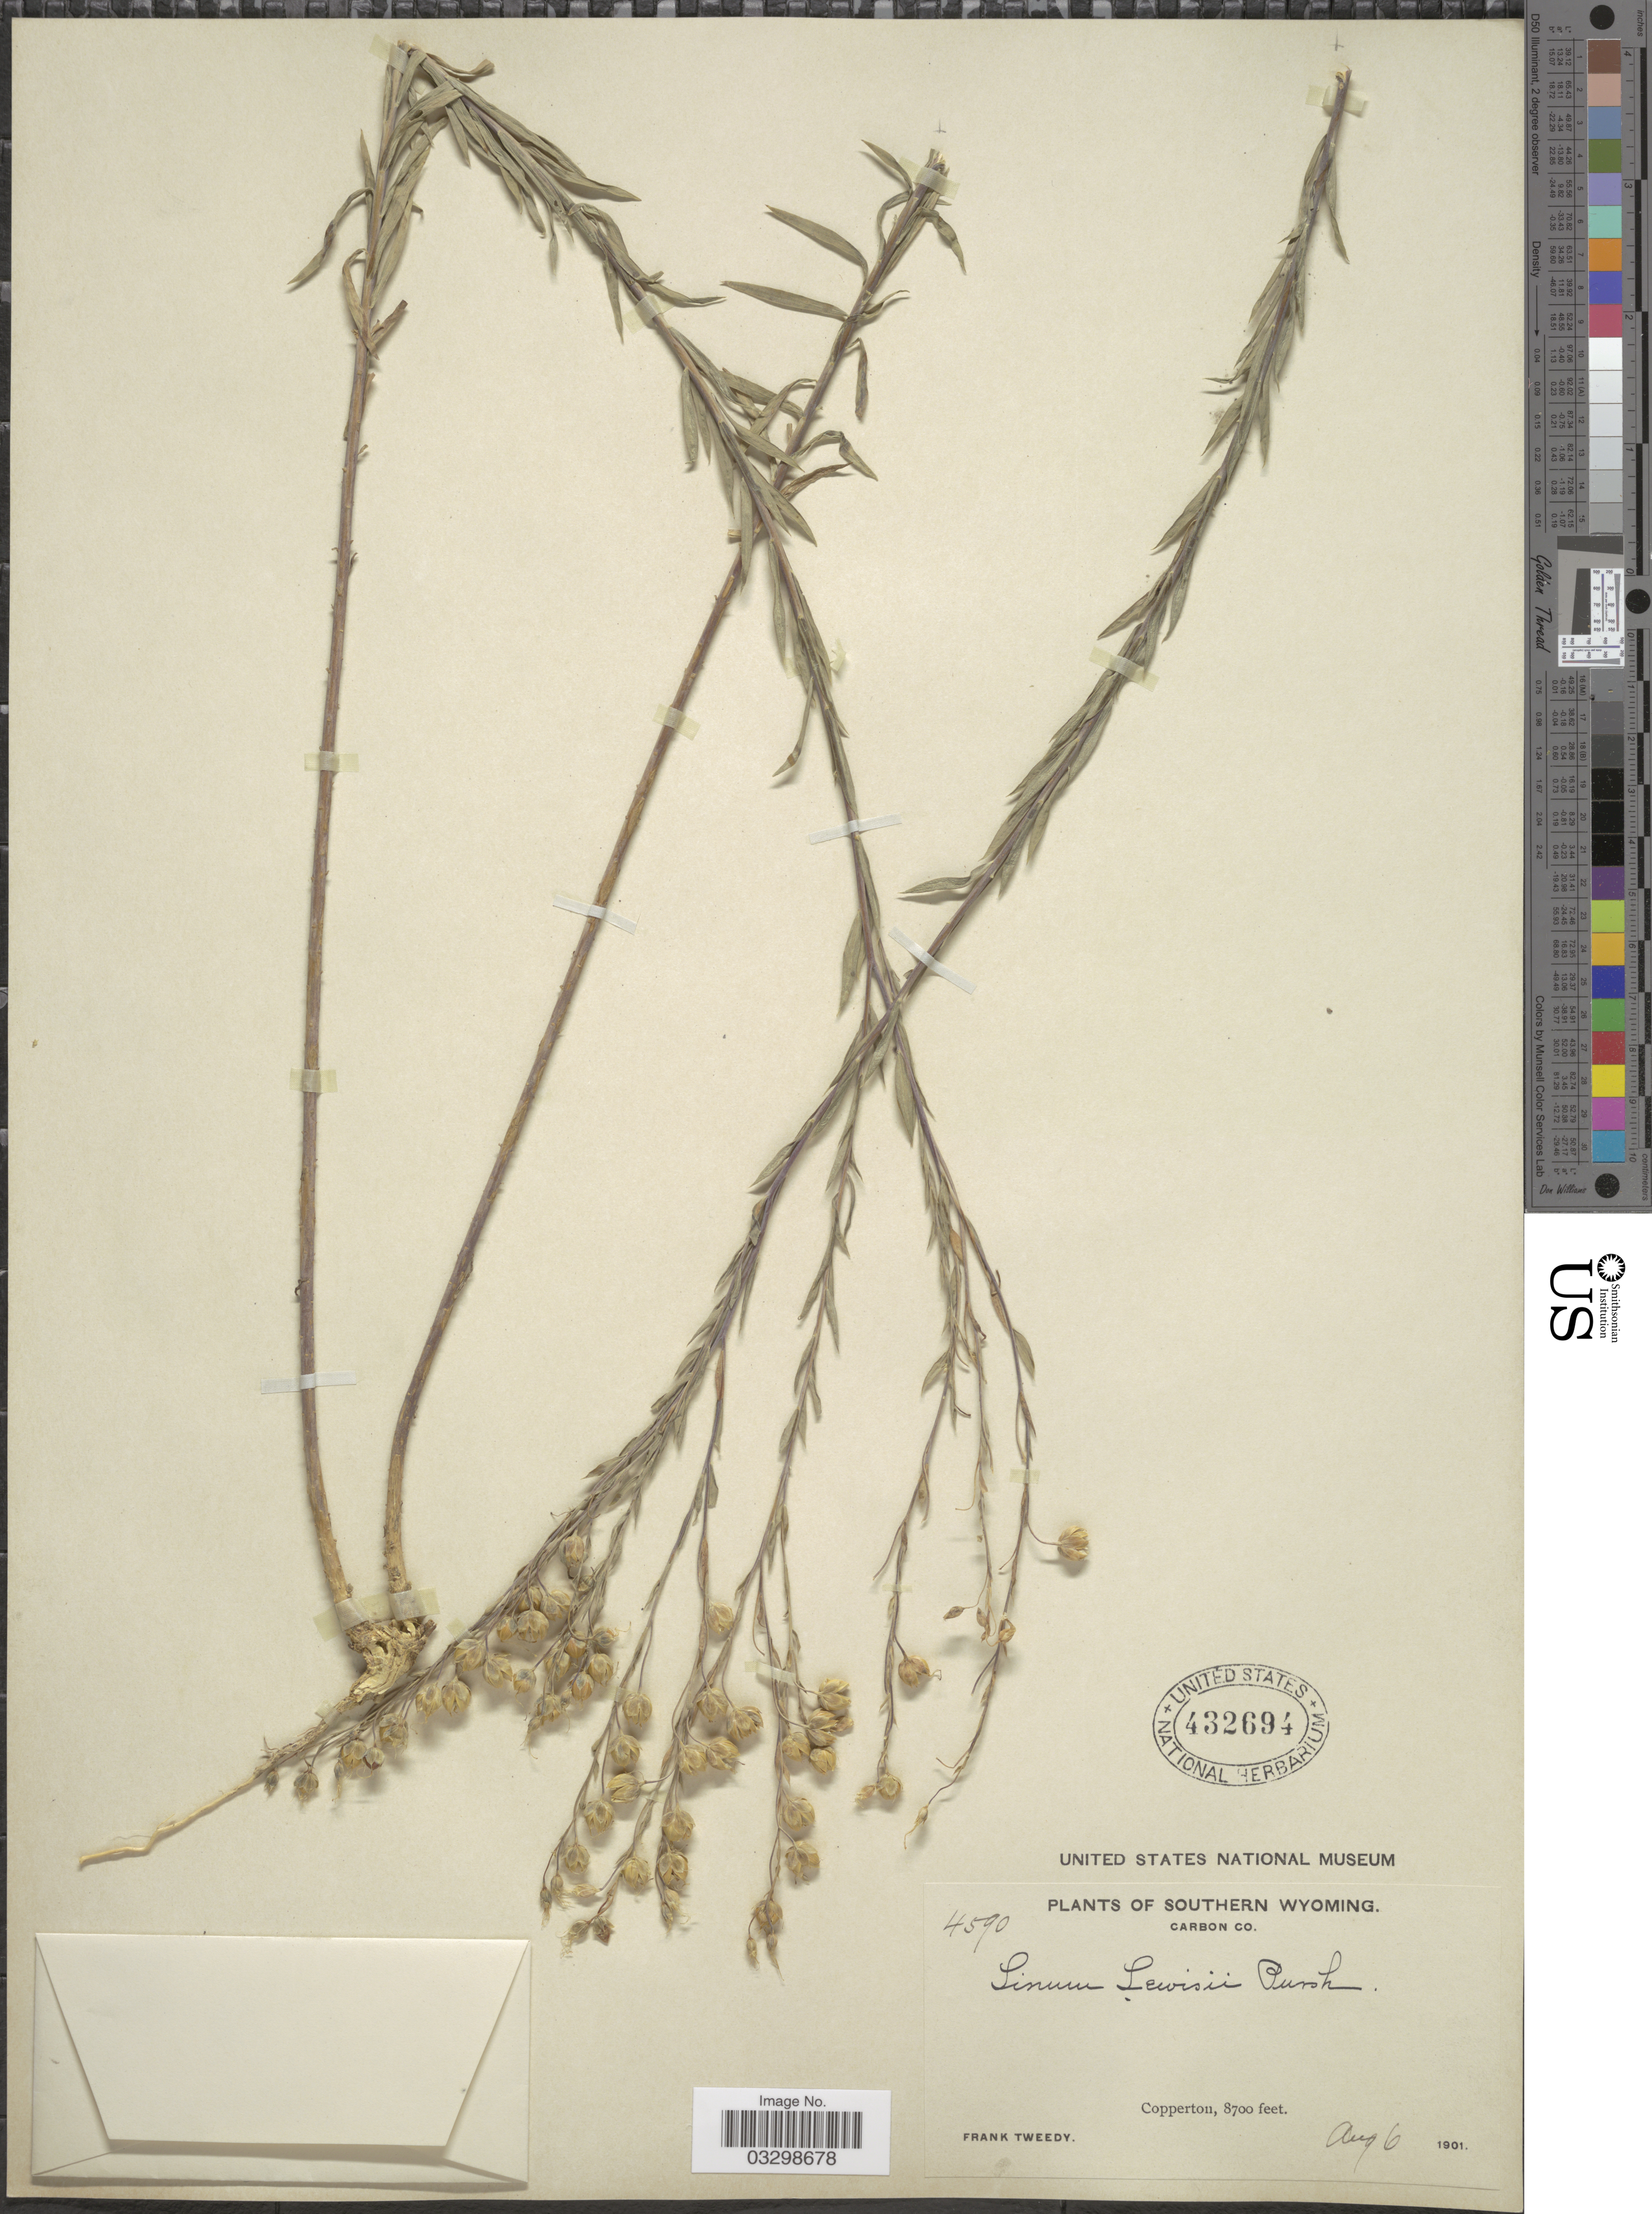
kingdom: Plantae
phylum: Tracheophyta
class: Magnoliopsida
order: Malpighiales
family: Linaceae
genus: Linum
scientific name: Linum lewisii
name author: Pursh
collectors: F. Tweedy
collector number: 4590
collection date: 1901-08-06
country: United States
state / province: Wyoming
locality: Southern Wyoming. Carbon Co. Copperton.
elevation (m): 2652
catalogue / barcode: US 432694